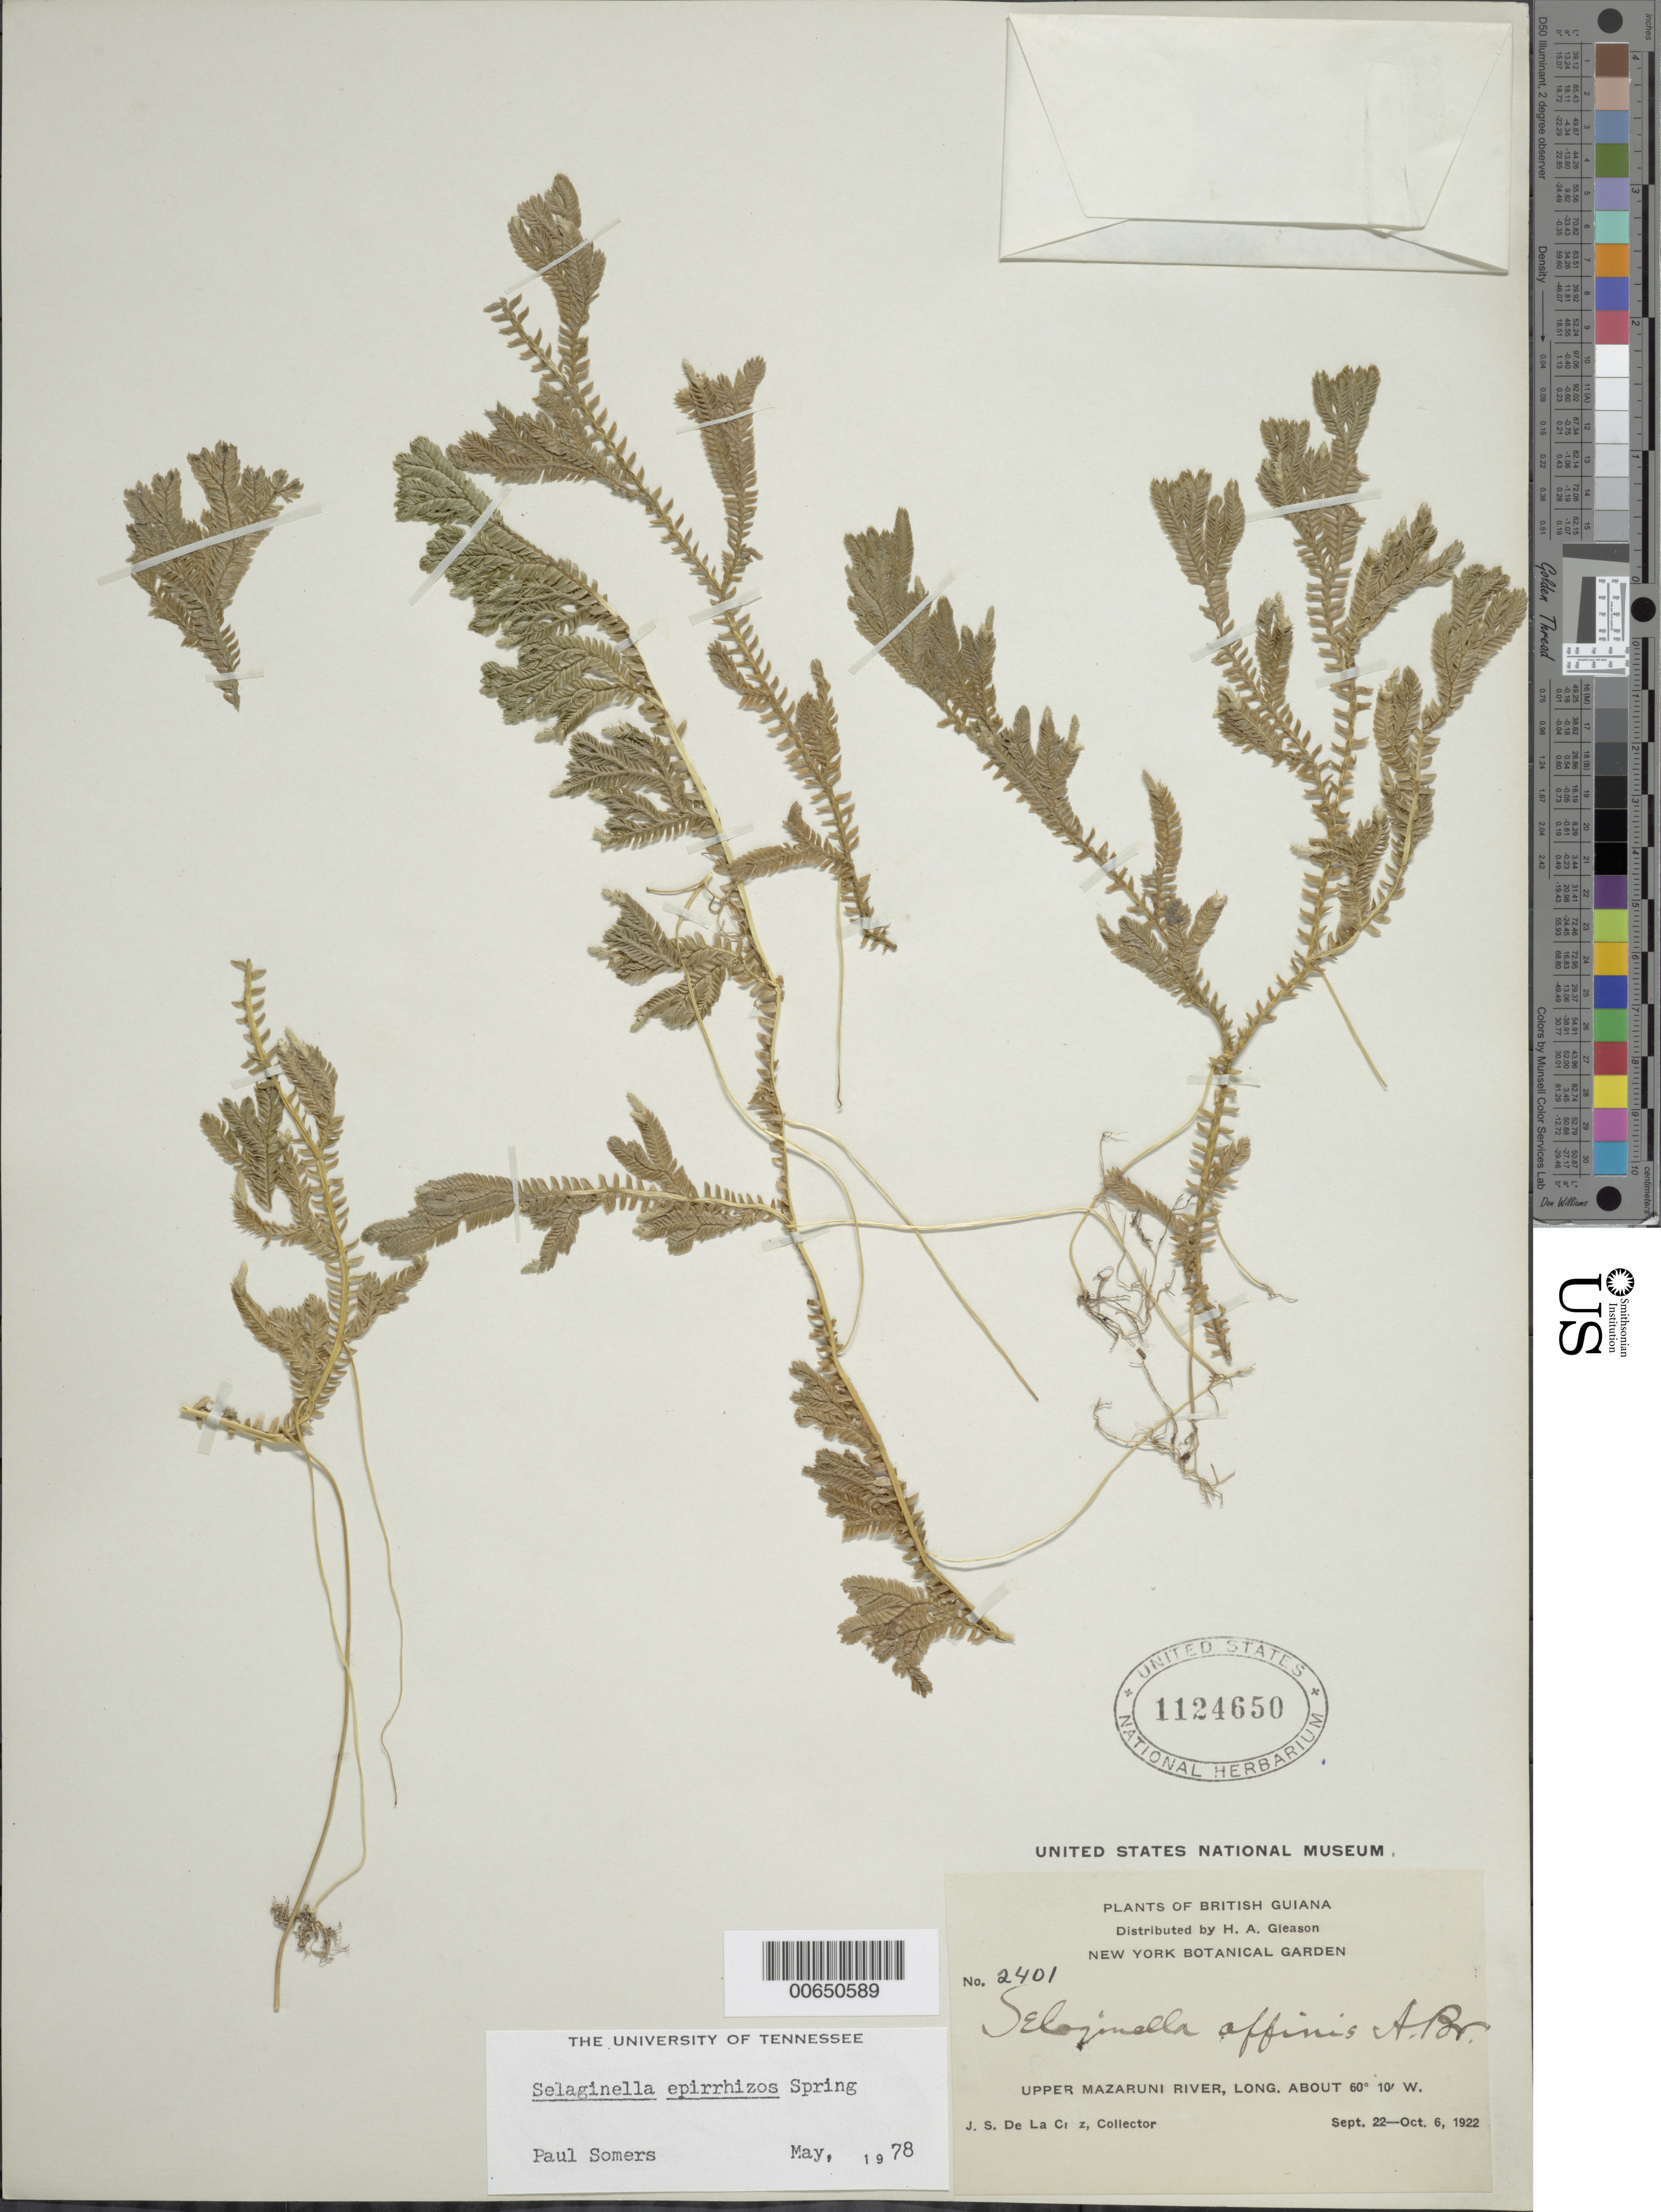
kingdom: Plantae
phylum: Tracheophyta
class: Lycopodiopsida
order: Selaginellales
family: Selaginellaceae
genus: Selaginella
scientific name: Selaginella epirrhizos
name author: Spring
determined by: Somers, P., (TENN), University of Tennessee Knoxville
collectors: J. S. de la Cruz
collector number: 2401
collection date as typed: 22-Sep-22 to 6-Oct-22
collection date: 1922-09-22/1922-10-06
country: Guyana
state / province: Cuyuni-Mazaruni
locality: Upper Mazaruni R.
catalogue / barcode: US 1124650